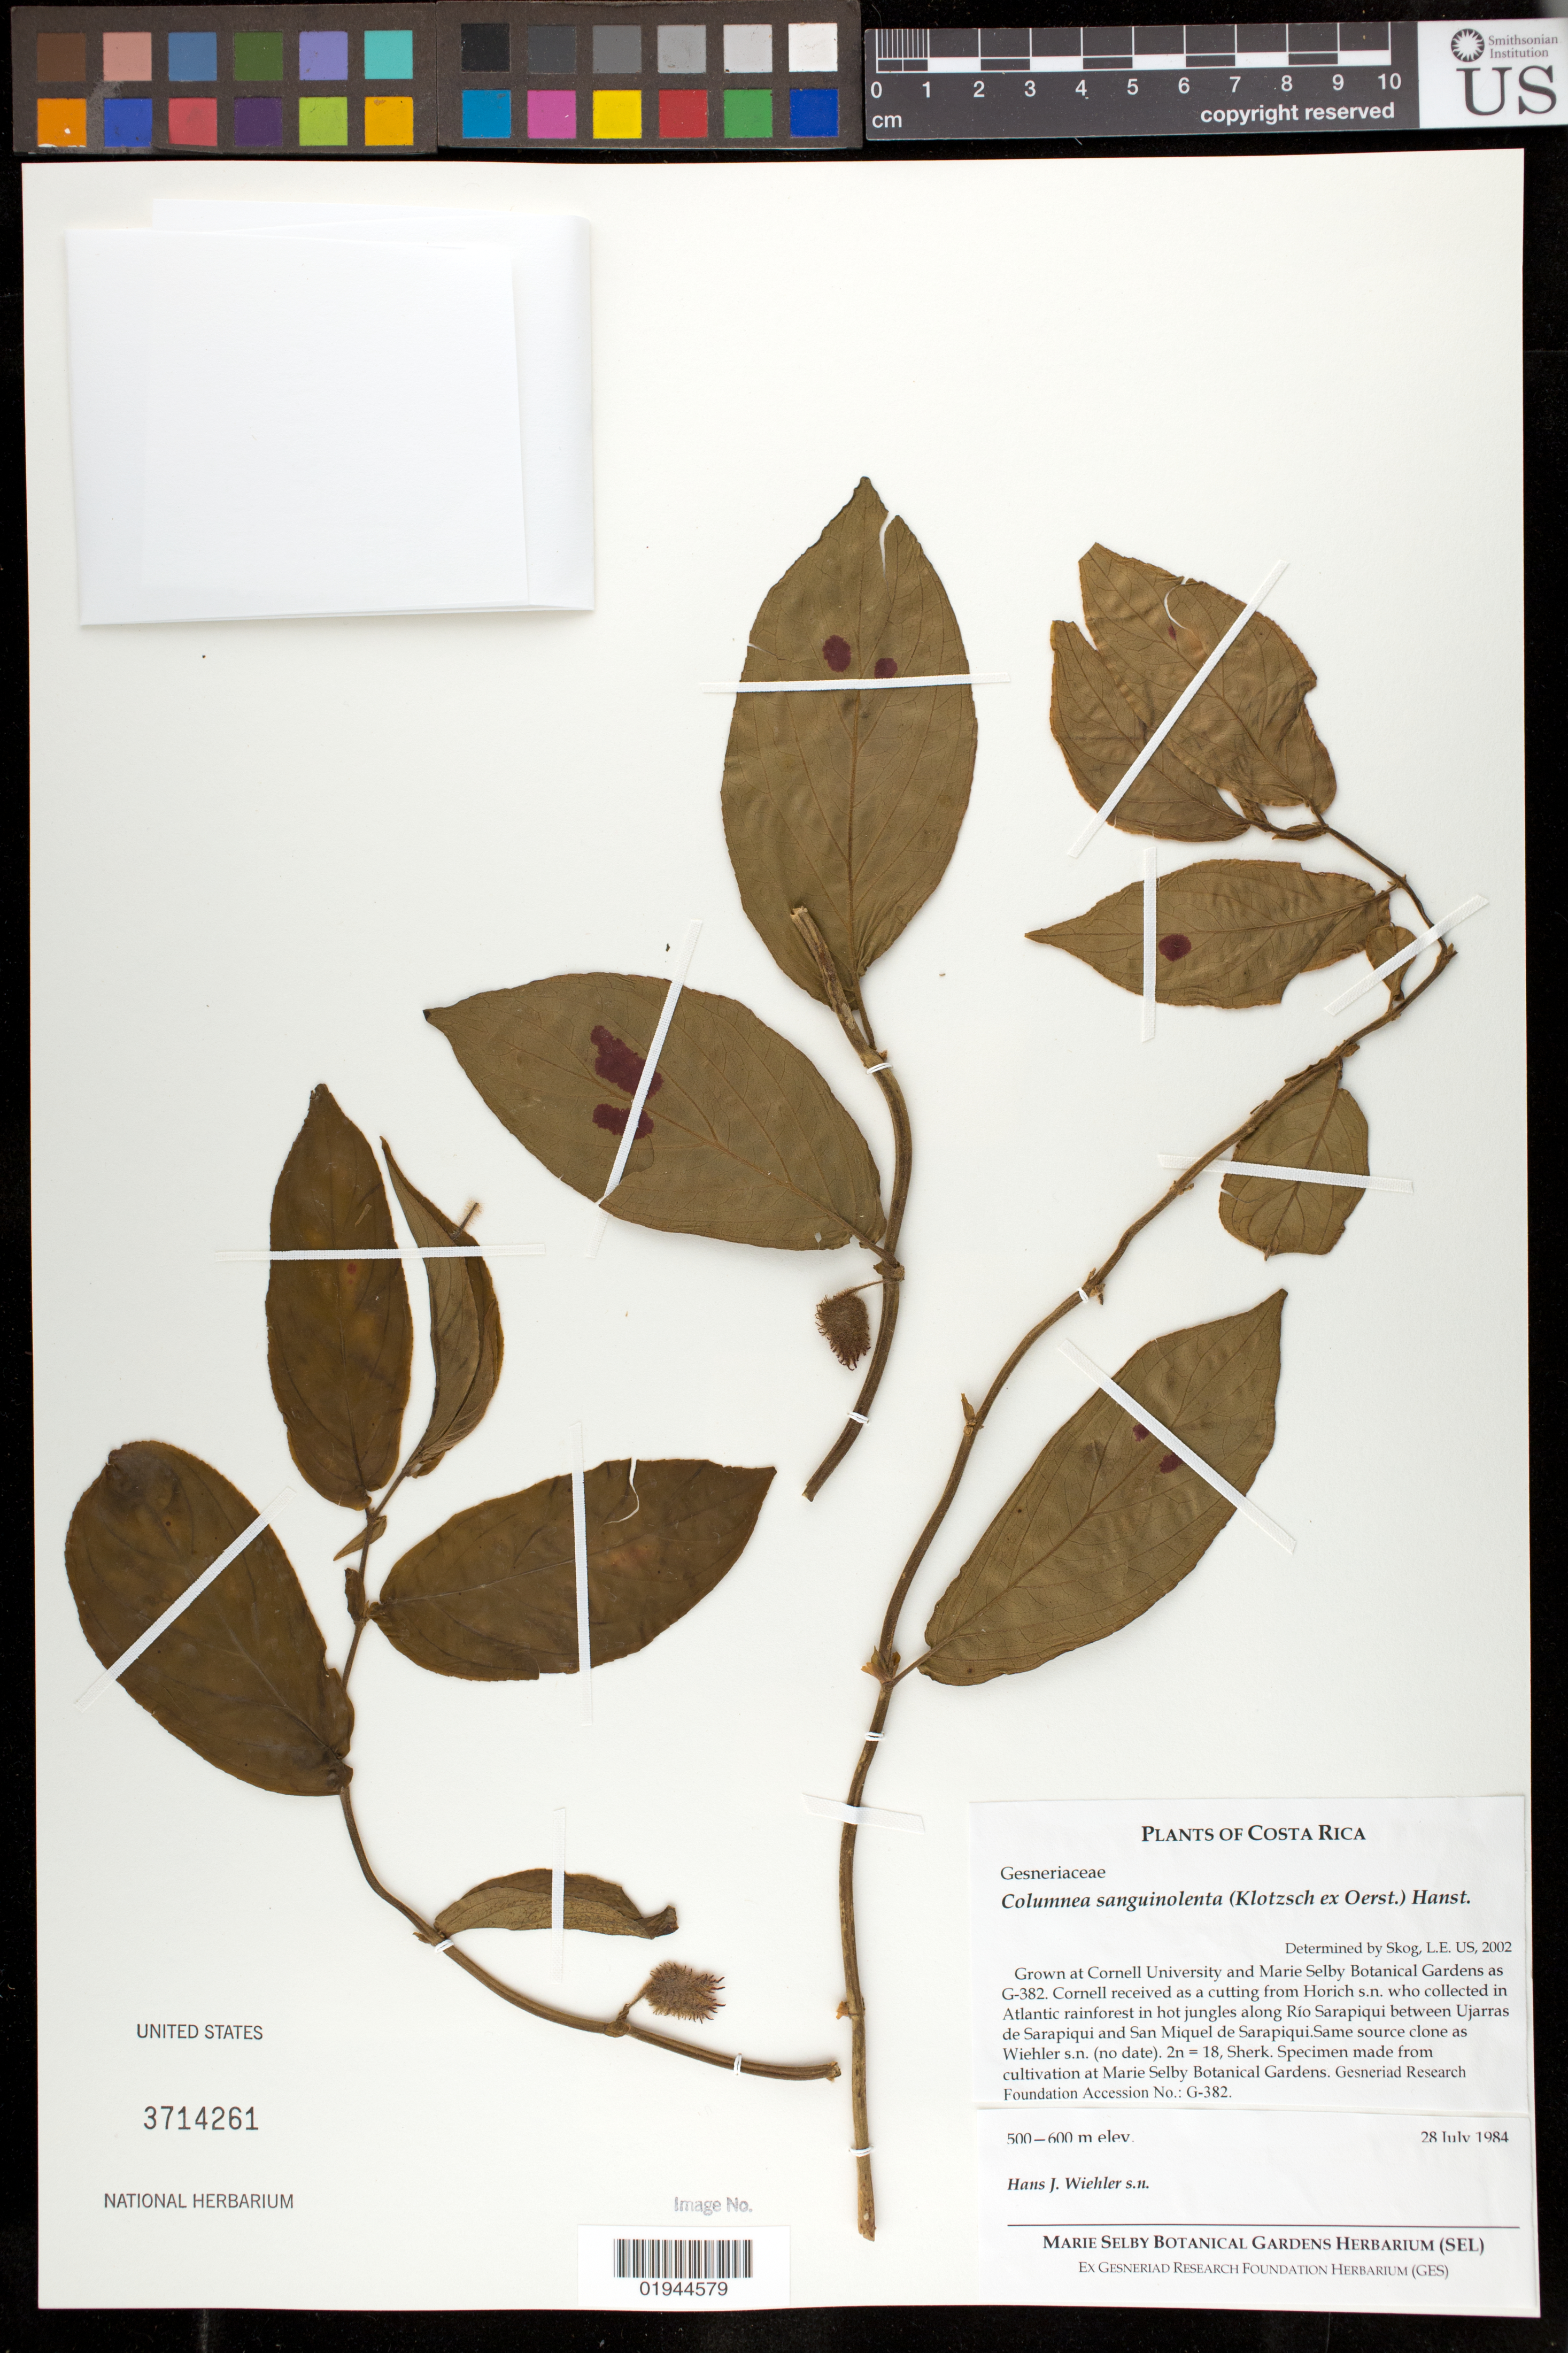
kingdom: Plantae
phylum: Tracheophyta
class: Magnoliopsida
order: Lamiales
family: Gesneriaceae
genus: Columnea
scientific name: Columnea sanguinolenta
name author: (Klotzsch ex Oerst.) Hanst.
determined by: Skog, Laurence E.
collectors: H. J. Wiehler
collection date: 1984-07-28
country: United States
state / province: Florida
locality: Marie Selby Botanical Gardens Herbarium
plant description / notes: Grown at Cornell University and Marie Selby Botanical Gardens as G-382. Cornell received as cutting from Horich s.n., who collected in Atlantic rainforest in hot jungles along Rio Sarapiqui between Ujarras de Sarapiqui and San Miguel de Sarapiqui. Same source code as Wiehler s.n. (no date), 2n=18.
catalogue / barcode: US 3714261